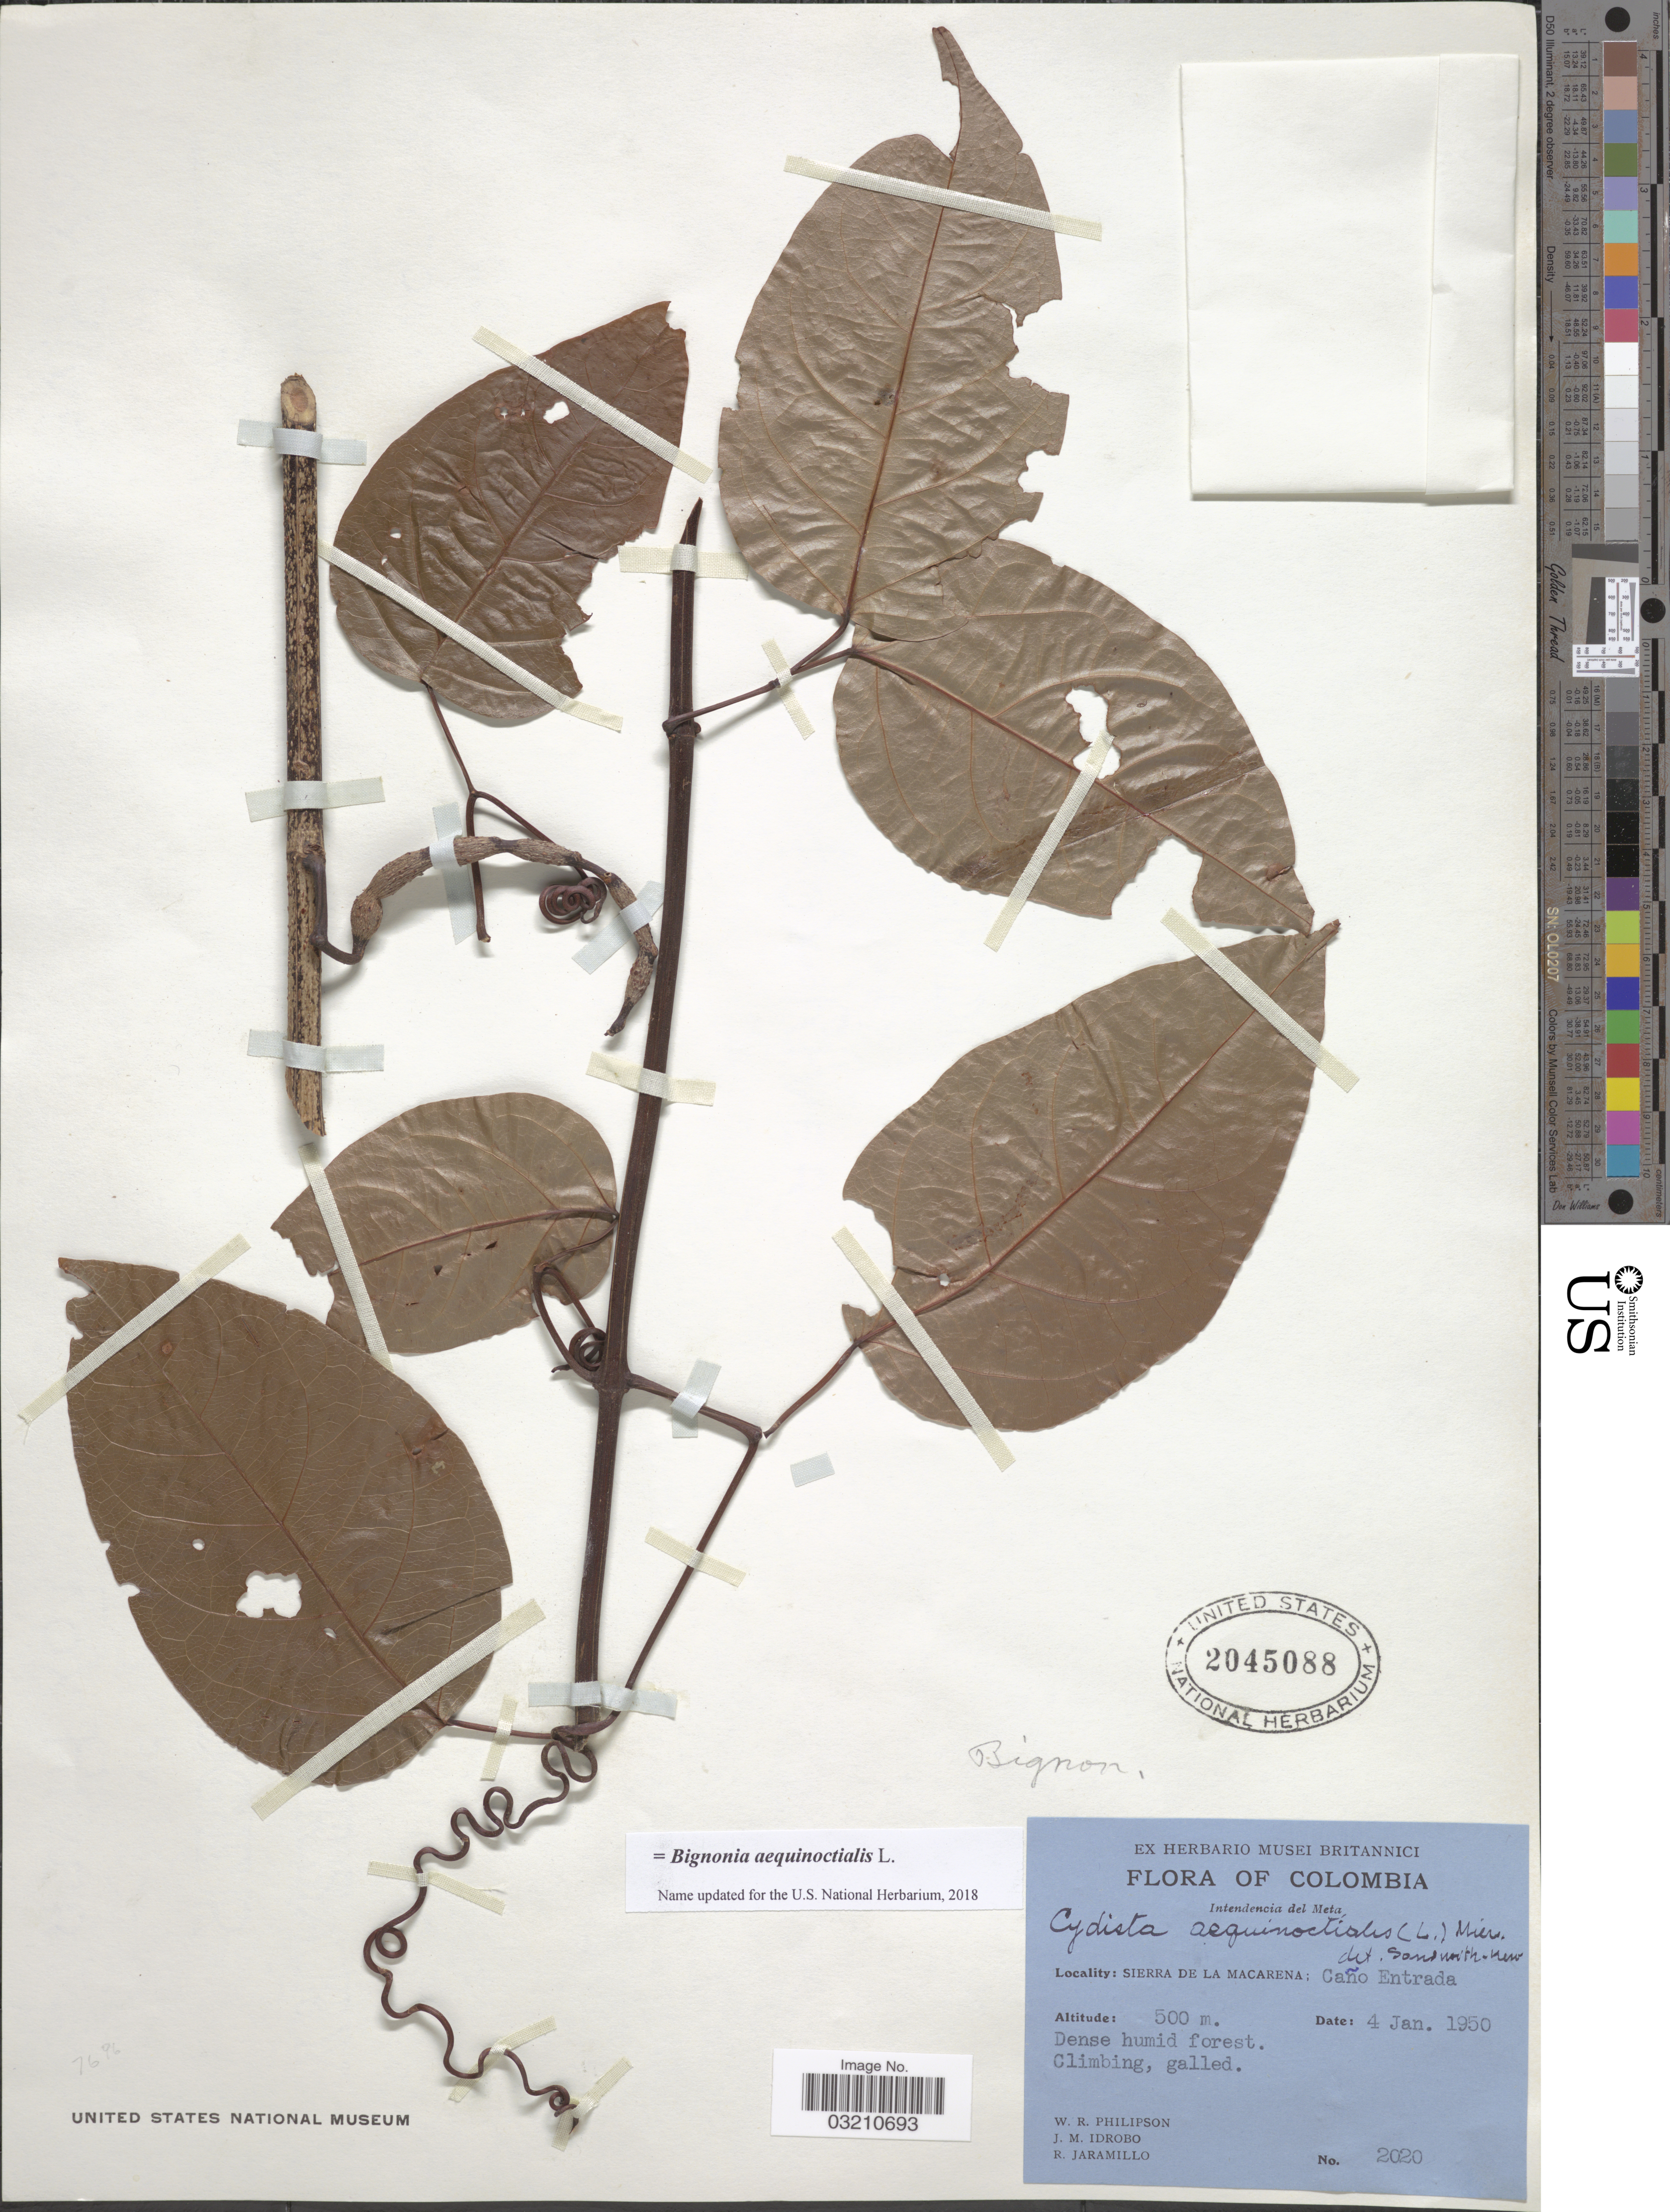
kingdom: Plantae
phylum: Tracheophyta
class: Magnoliopsida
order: Lamiales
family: Bignoniaceae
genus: Bignonia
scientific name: Bignonia aequinoctialis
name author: L.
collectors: W. R. Philipson, J. M. Idrobo & R. Jaramillo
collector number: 2020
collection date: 1950-01-04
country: Colombia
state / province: Meta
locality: Intendencia del Meta. Sierra de La Macarena; Caño Entrada.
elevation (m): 500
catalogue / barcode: US 2045088